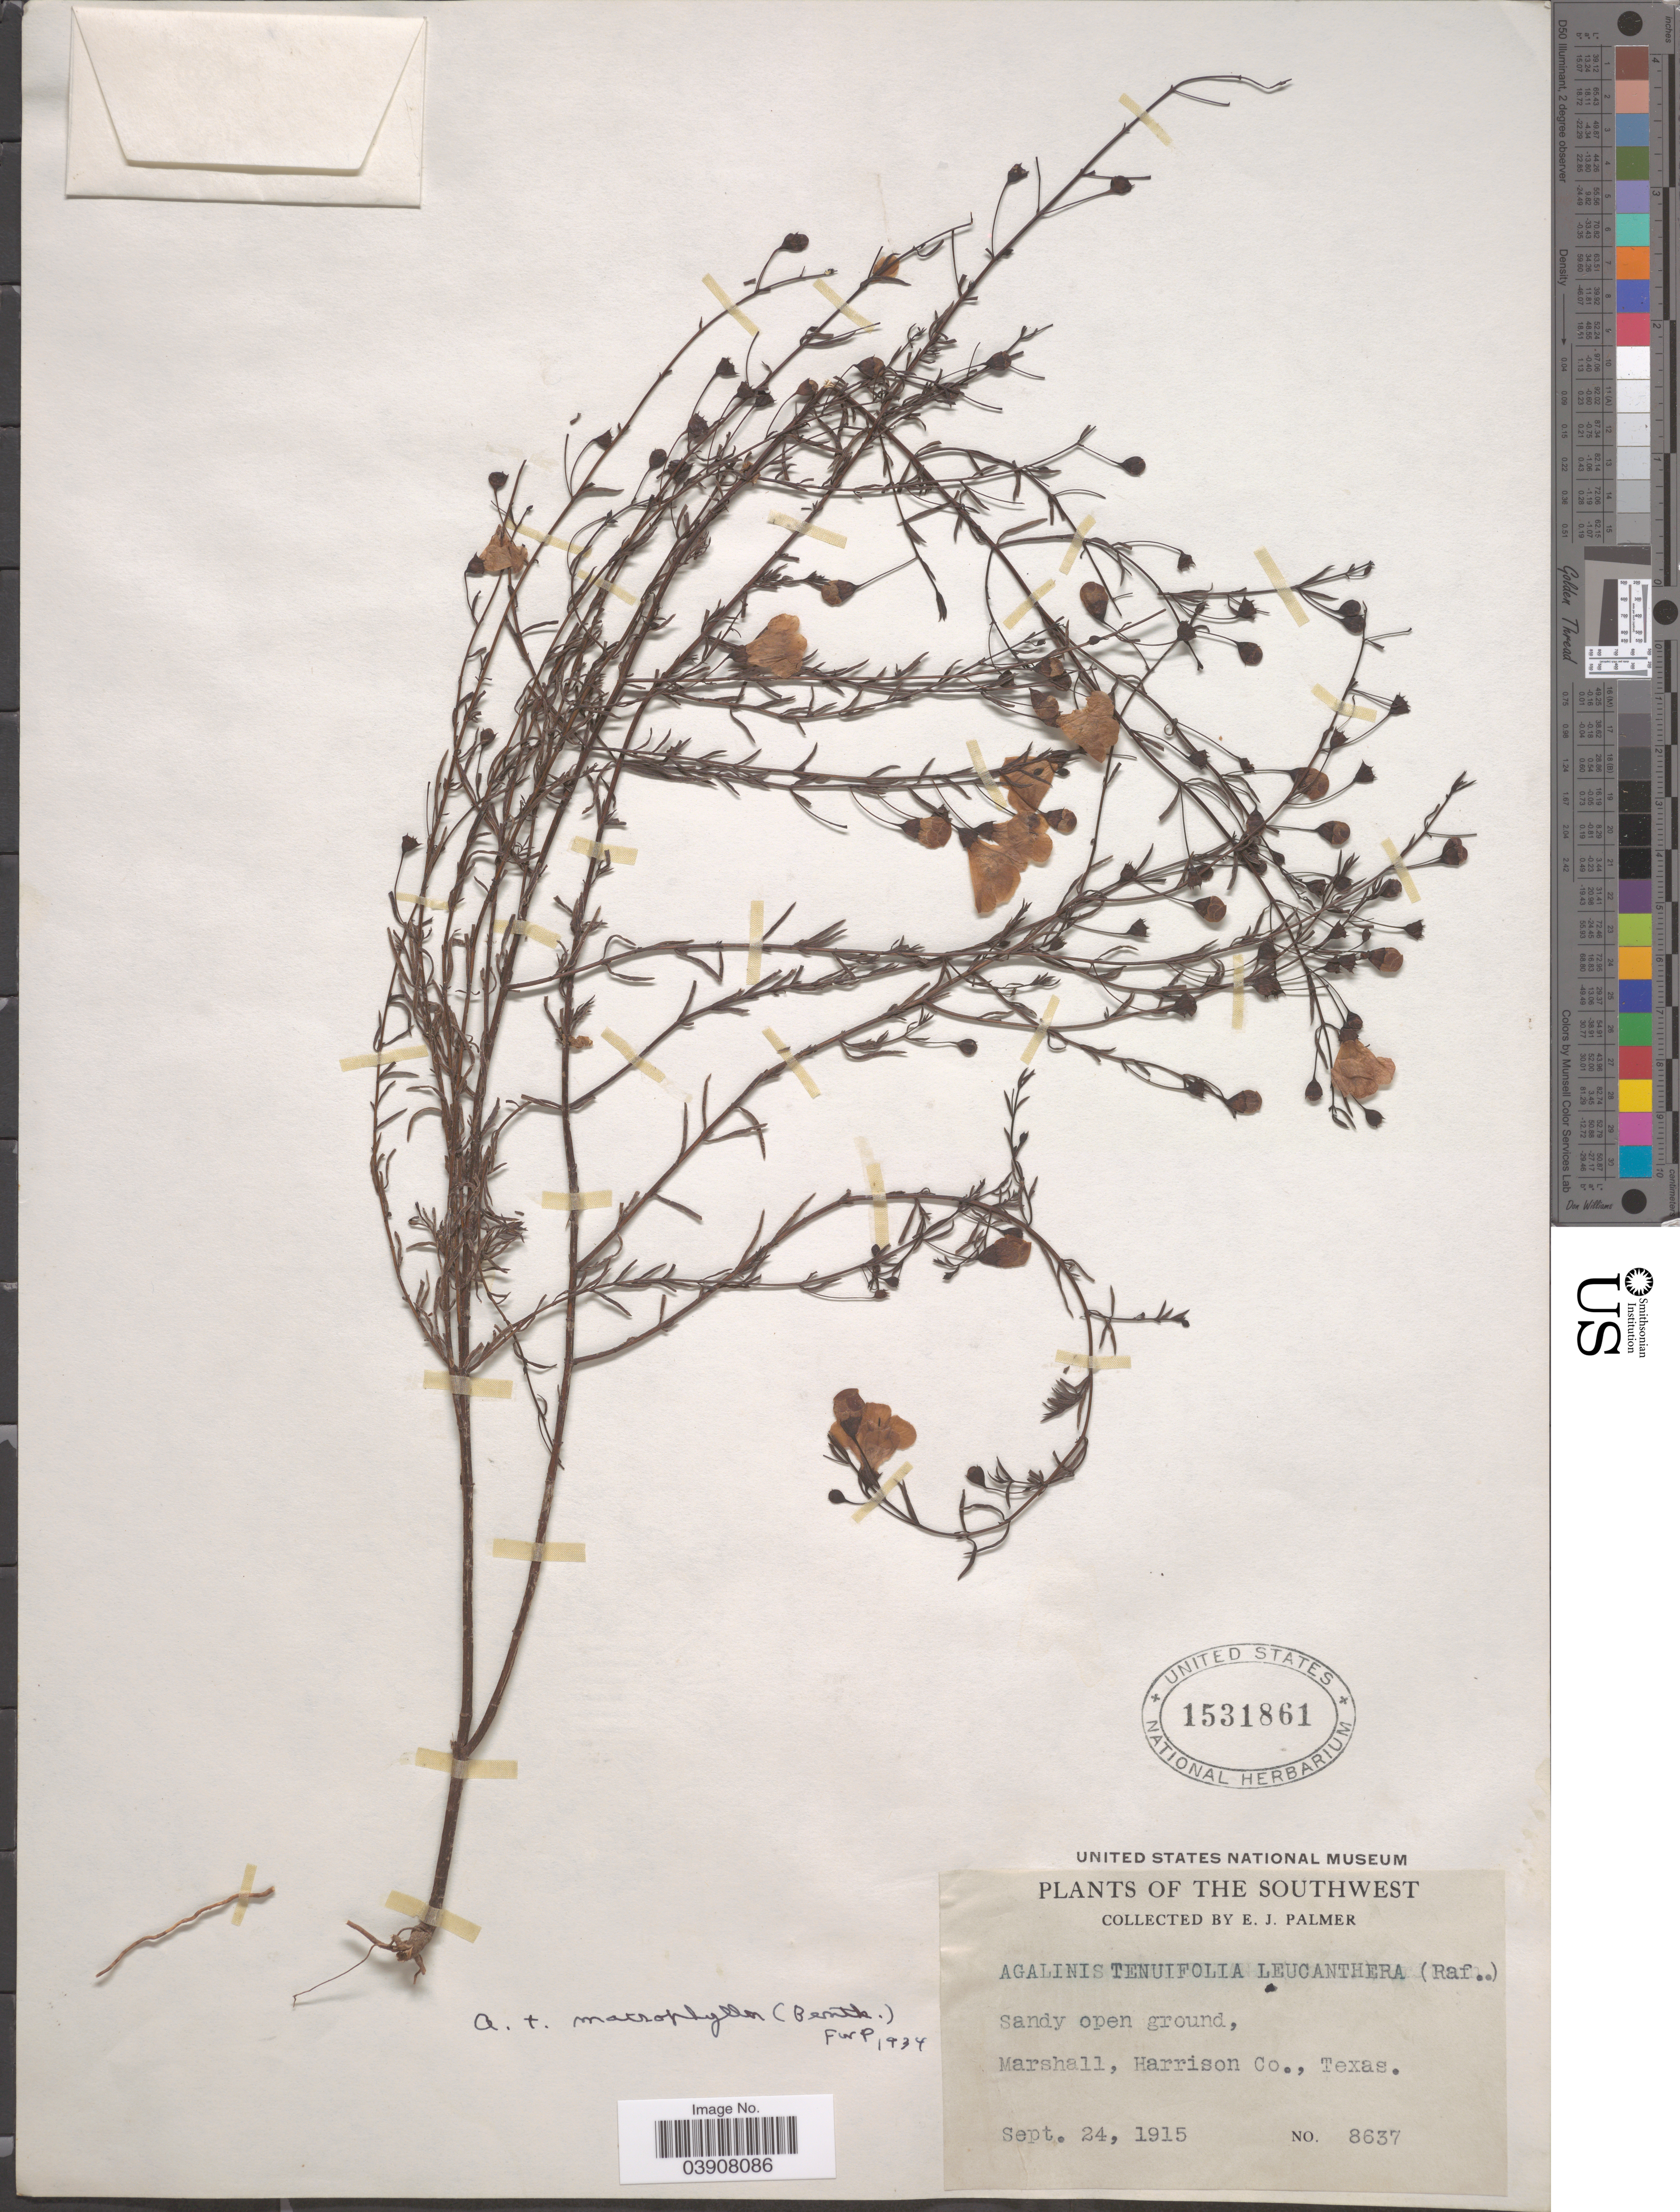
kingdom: Plantae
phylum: Tracheophyta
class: Magnoliopsida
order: Lamiales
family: Orobanchaceae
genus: Agalinis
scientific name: Agalinis tenuifolia var. macrophylla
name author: (Benth.) S.F. Blake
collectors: E. J. Palmer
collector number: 8637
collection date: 1915-09-24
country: United States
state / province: Texas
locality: The Southwest. Marshall, Harrison Co.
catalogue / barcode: US 1531861